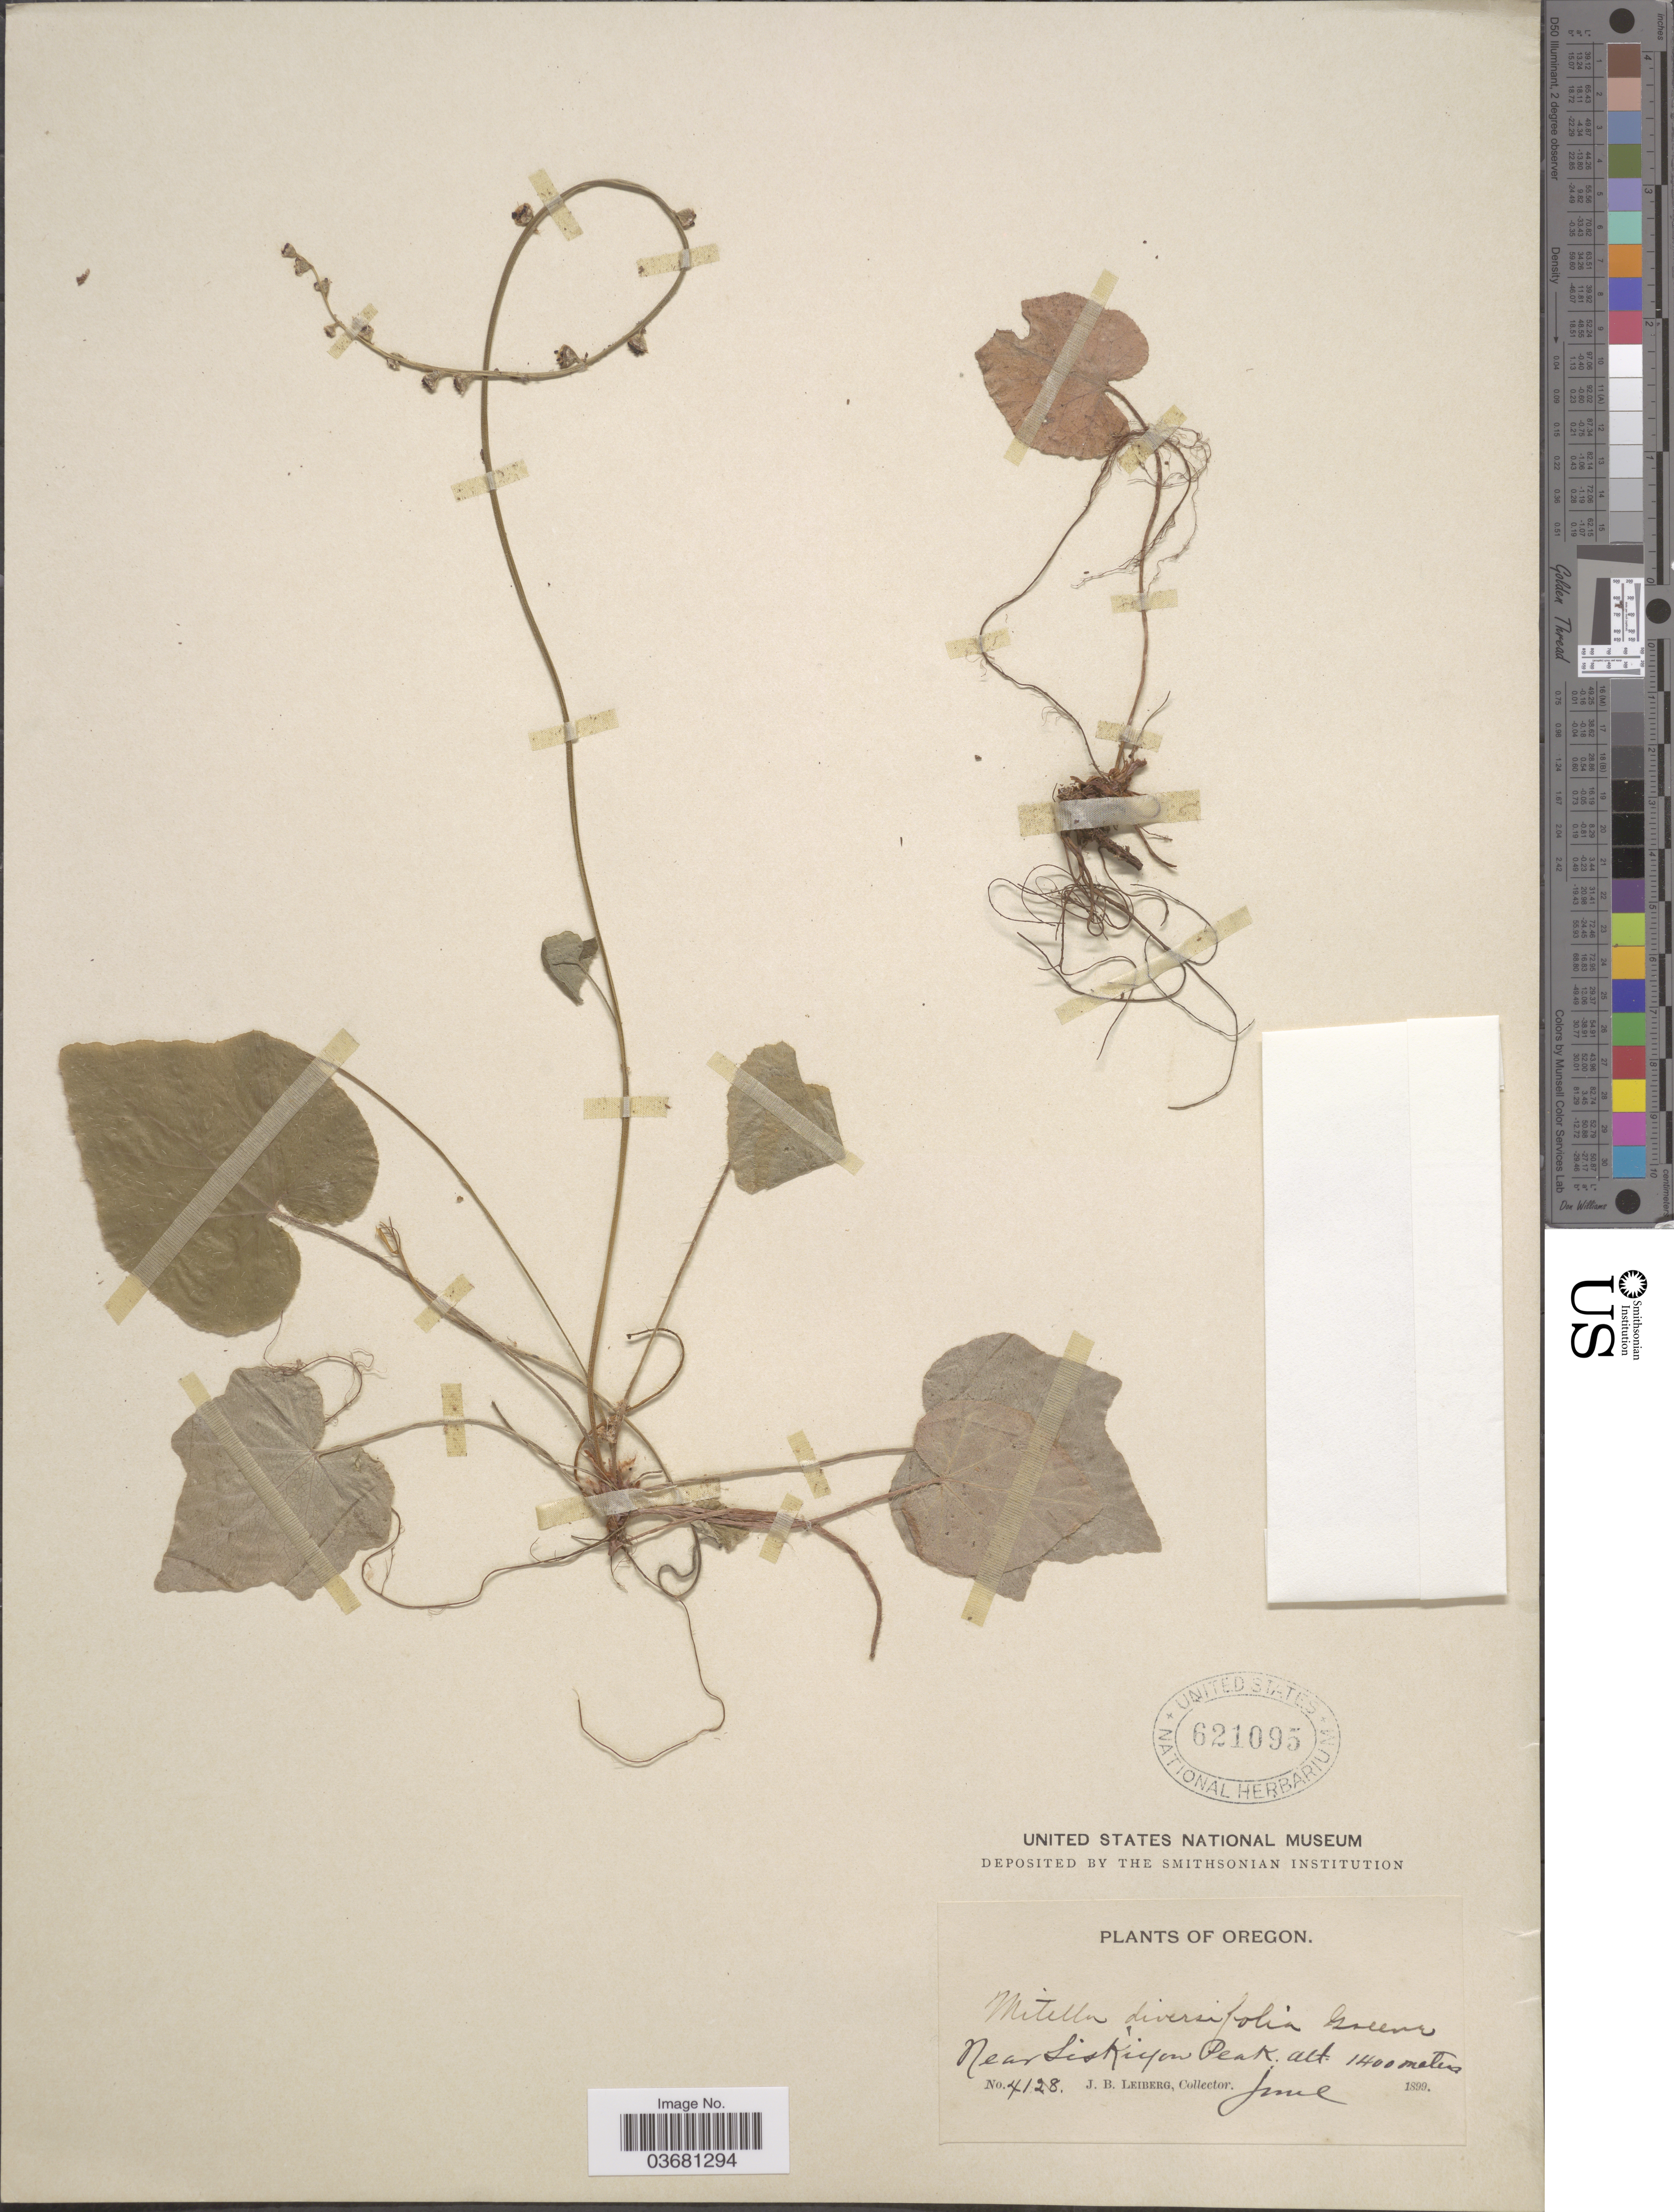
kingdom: Plantae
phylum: Tracheophyta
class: Magnoliopsida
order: Saxifragales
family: Saxifragaceae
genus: Mitella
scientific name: Mitella diversifolia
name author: Greene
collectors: J. B. Leiberg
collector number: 4128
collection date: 1899-06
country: United States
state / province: Oregon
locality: Near Siskiyon Peak.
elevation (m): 1400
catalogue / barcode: US 621095